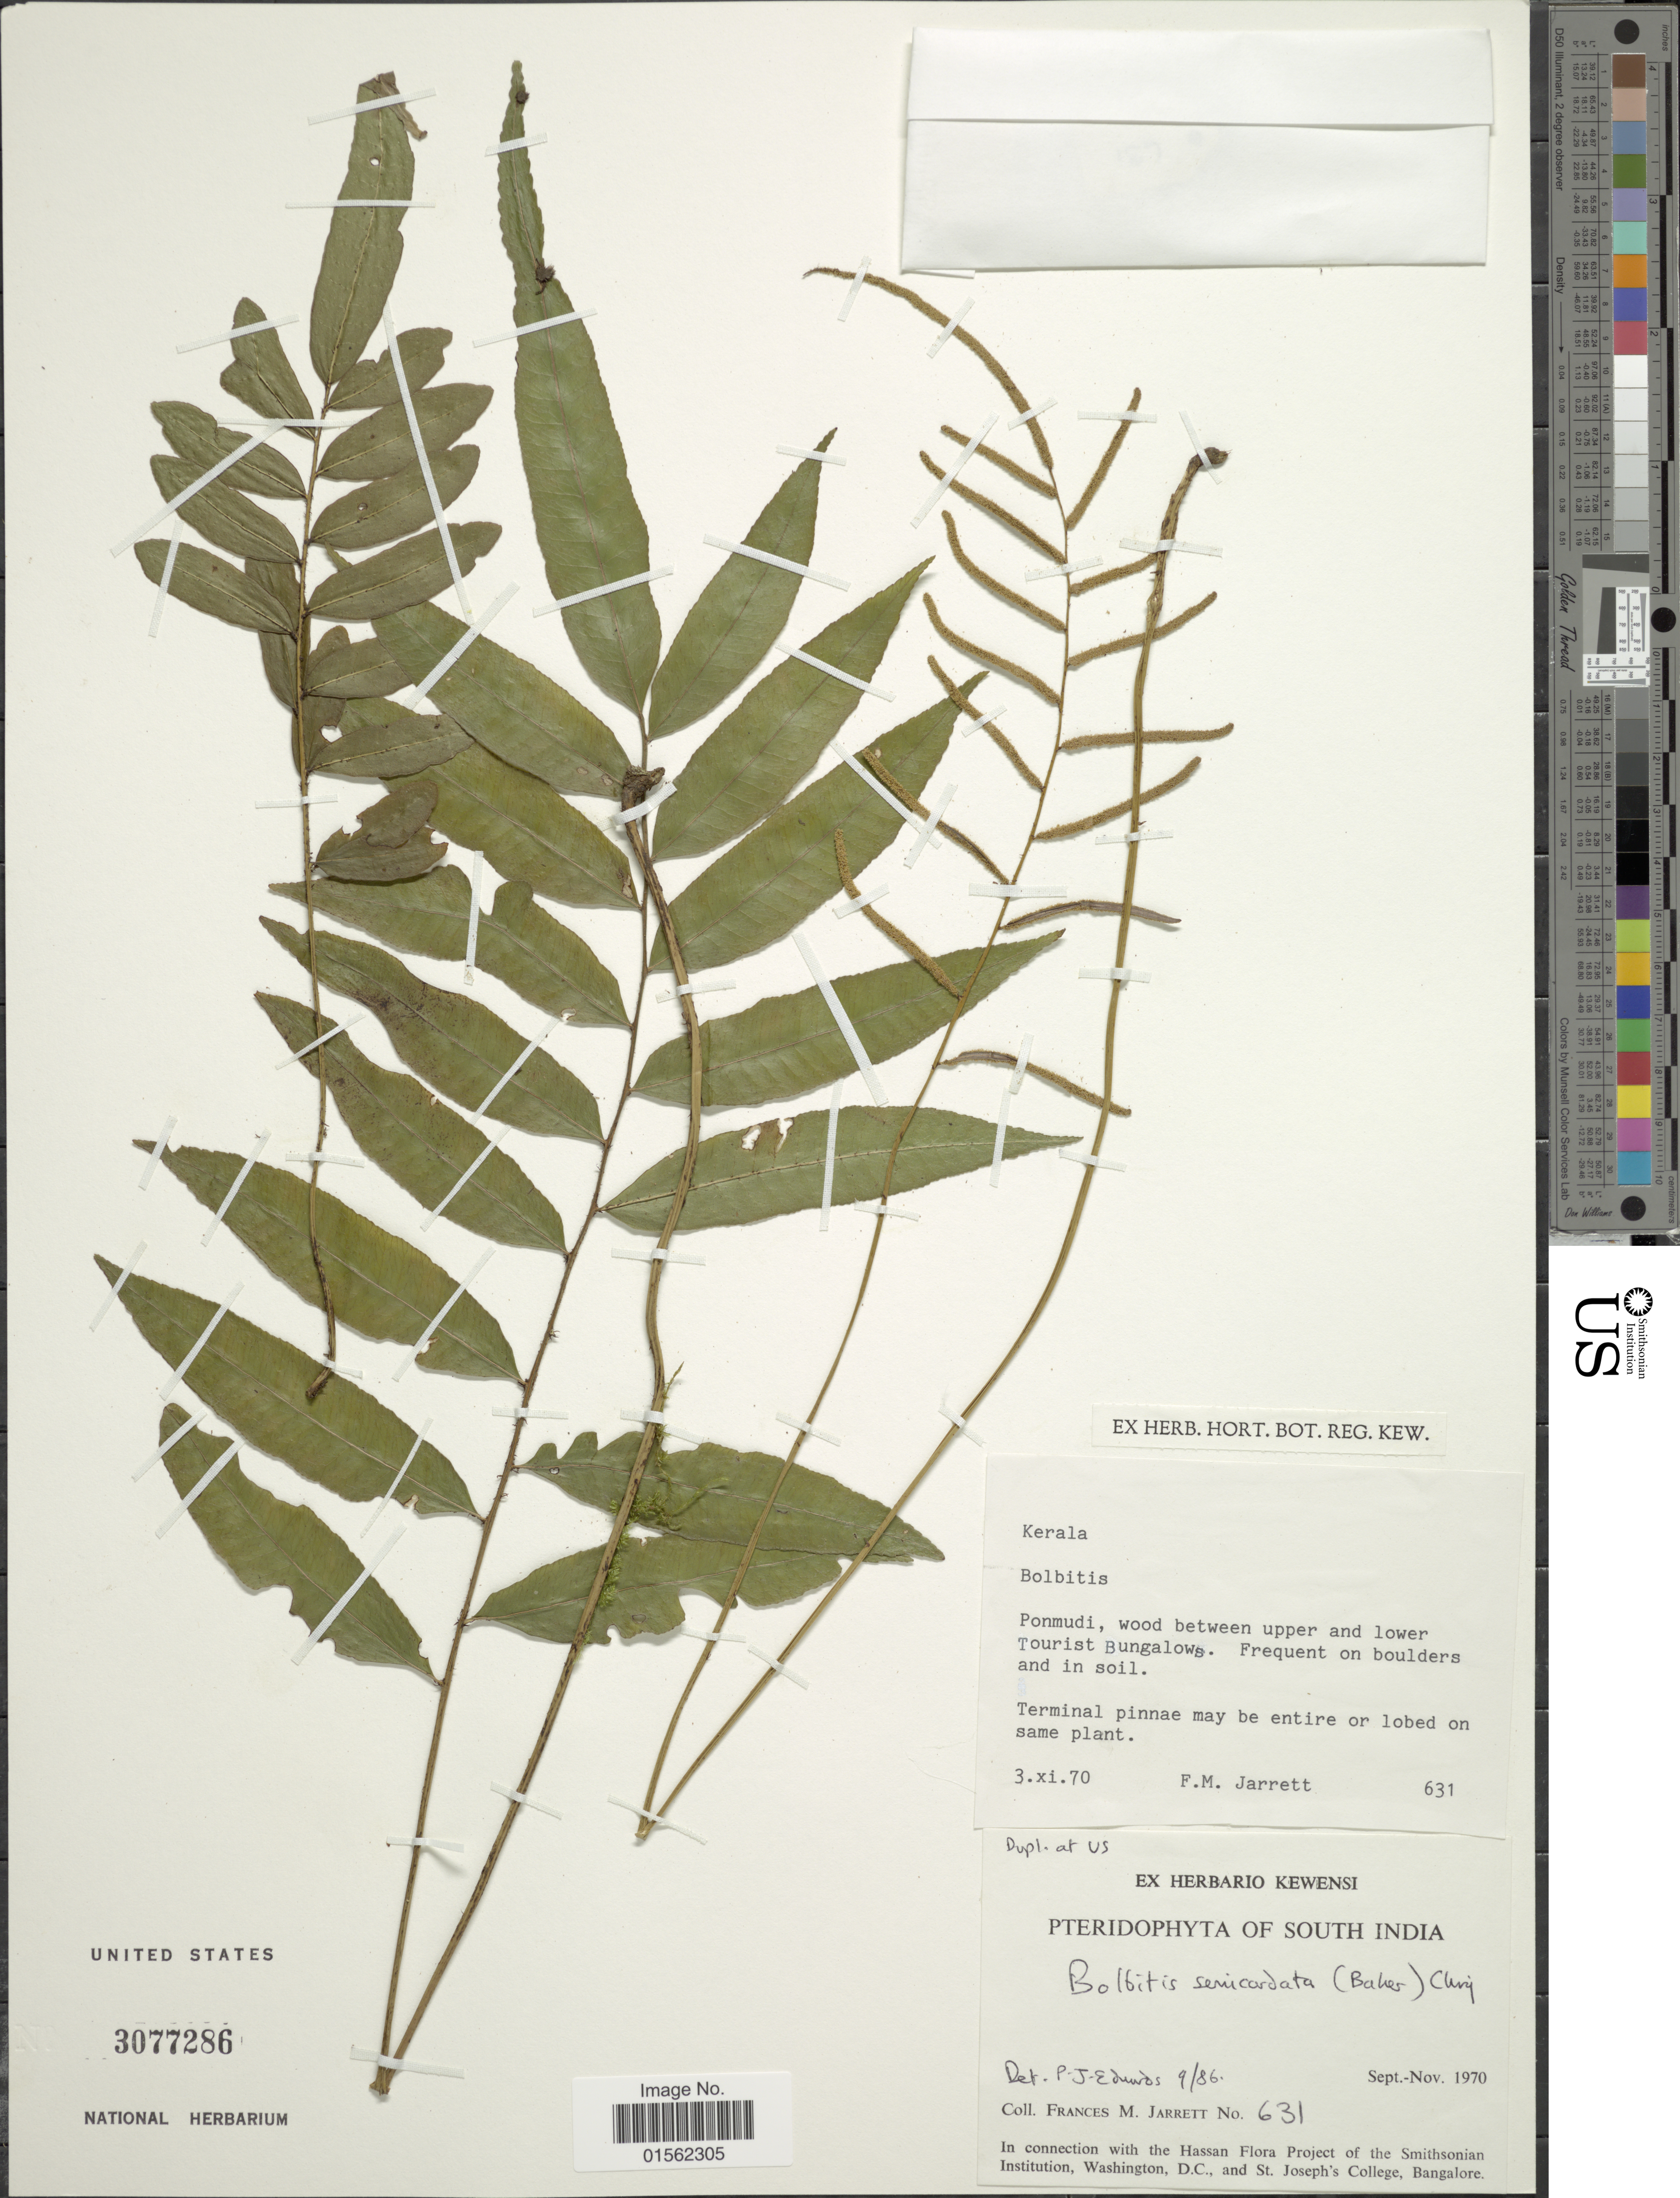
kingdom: Plantae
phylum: Tracheophyta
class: Polypodiopsida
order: Polypodiales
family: Dryopteridaceae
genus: Bolbitis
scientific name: Bolbitis semicordata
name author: (Baker) Ching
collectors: F. M. Jarrett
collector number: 631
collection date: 1970-09/1970-11-03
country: India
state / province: Kerala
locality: South India, Ponmudi, wood between upper and lower Tourist Bungalows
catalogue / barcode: US 3077286